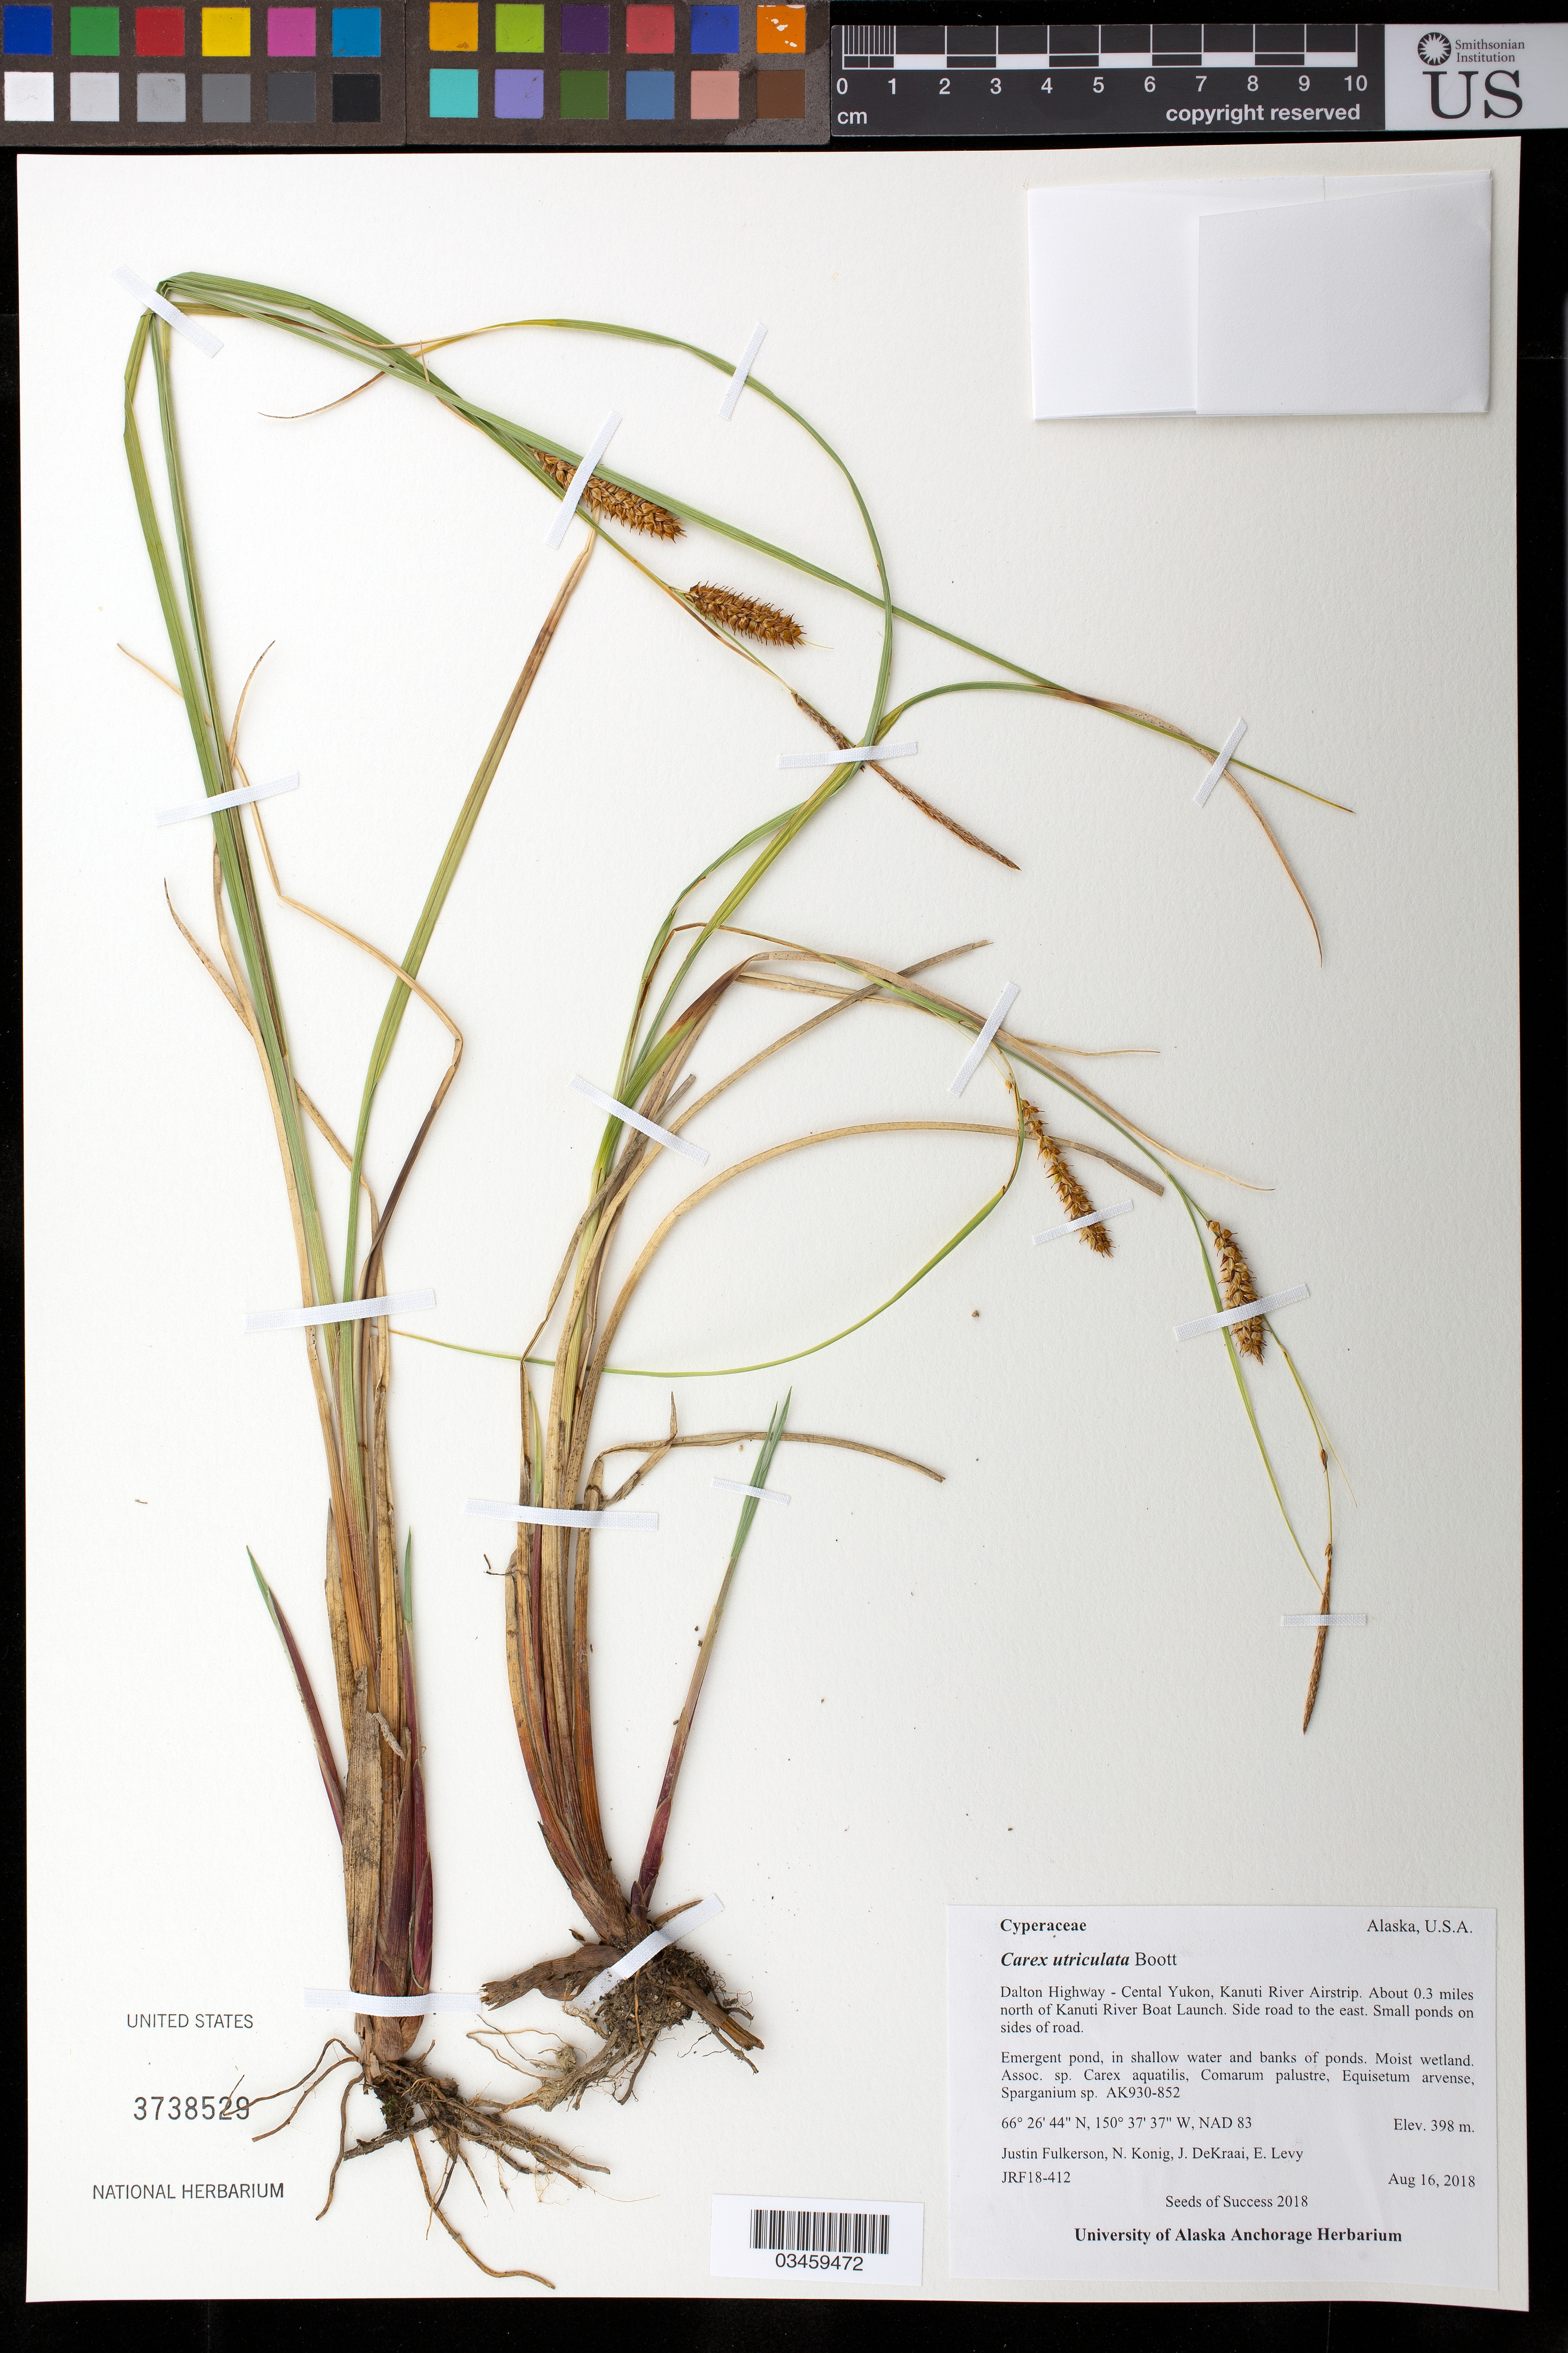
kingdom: Plantae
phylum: Tracheophyta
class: Liliopsida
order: Poales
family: Cyperaceae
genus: Carex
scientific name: Carex utriculata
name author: Boott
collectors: J. Fulkerson, N. Konig, E. Levy & J. Dekraai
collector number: JRF18-412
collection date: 2018-08-16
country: United States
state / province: Alaska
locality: Dalton Hwy- Central Yukon, Kanuti River Airstrip, 0.3 mi N of Kanuti River Boat Launch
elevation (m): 398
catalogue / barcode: US 3738529